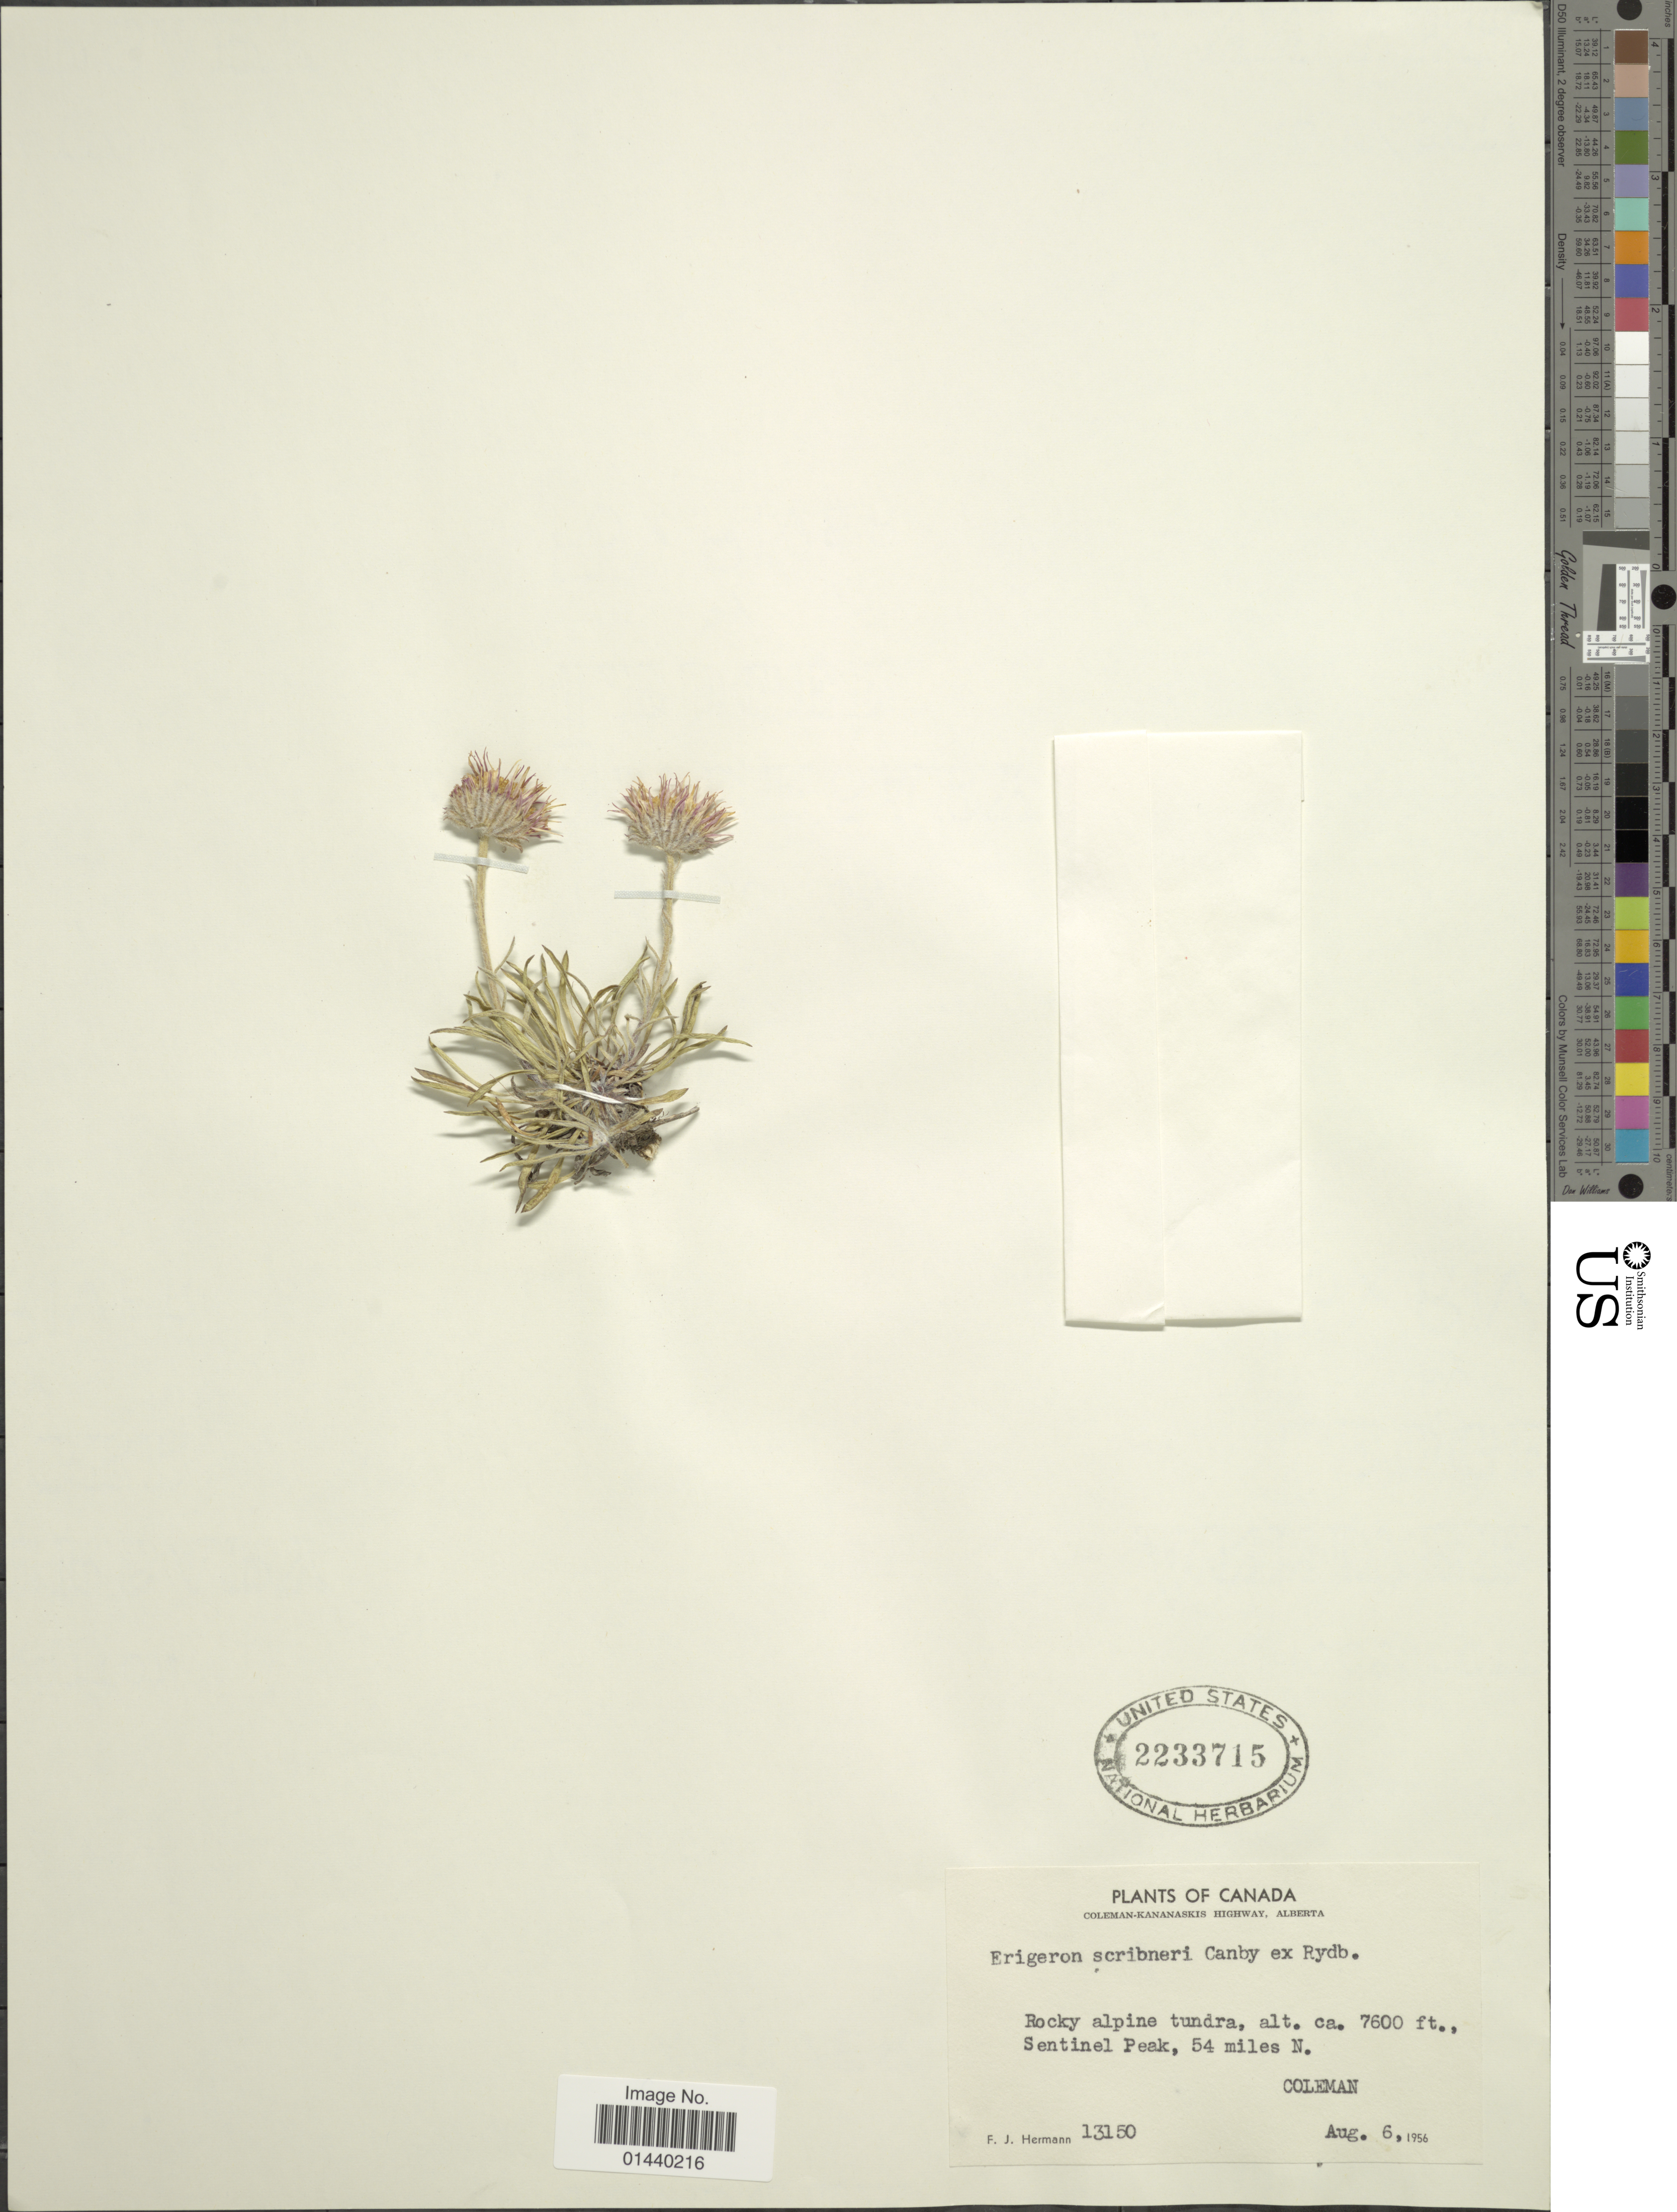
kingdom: Plantae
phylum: Tracheophyta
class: Magnoliopsida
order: Asterales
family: Asteraceae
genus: Erigeron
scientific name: Erigeron scribneri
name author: Canby ex Rydb.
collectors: F. J. Hermann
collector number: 13150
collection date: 1956-08-06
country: Canada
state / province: Alberta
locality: Coleman-Kananaskis Highway. Sentinel Peak, 54 miles N. Coleman.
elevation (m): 2316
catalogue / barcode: US 2233715